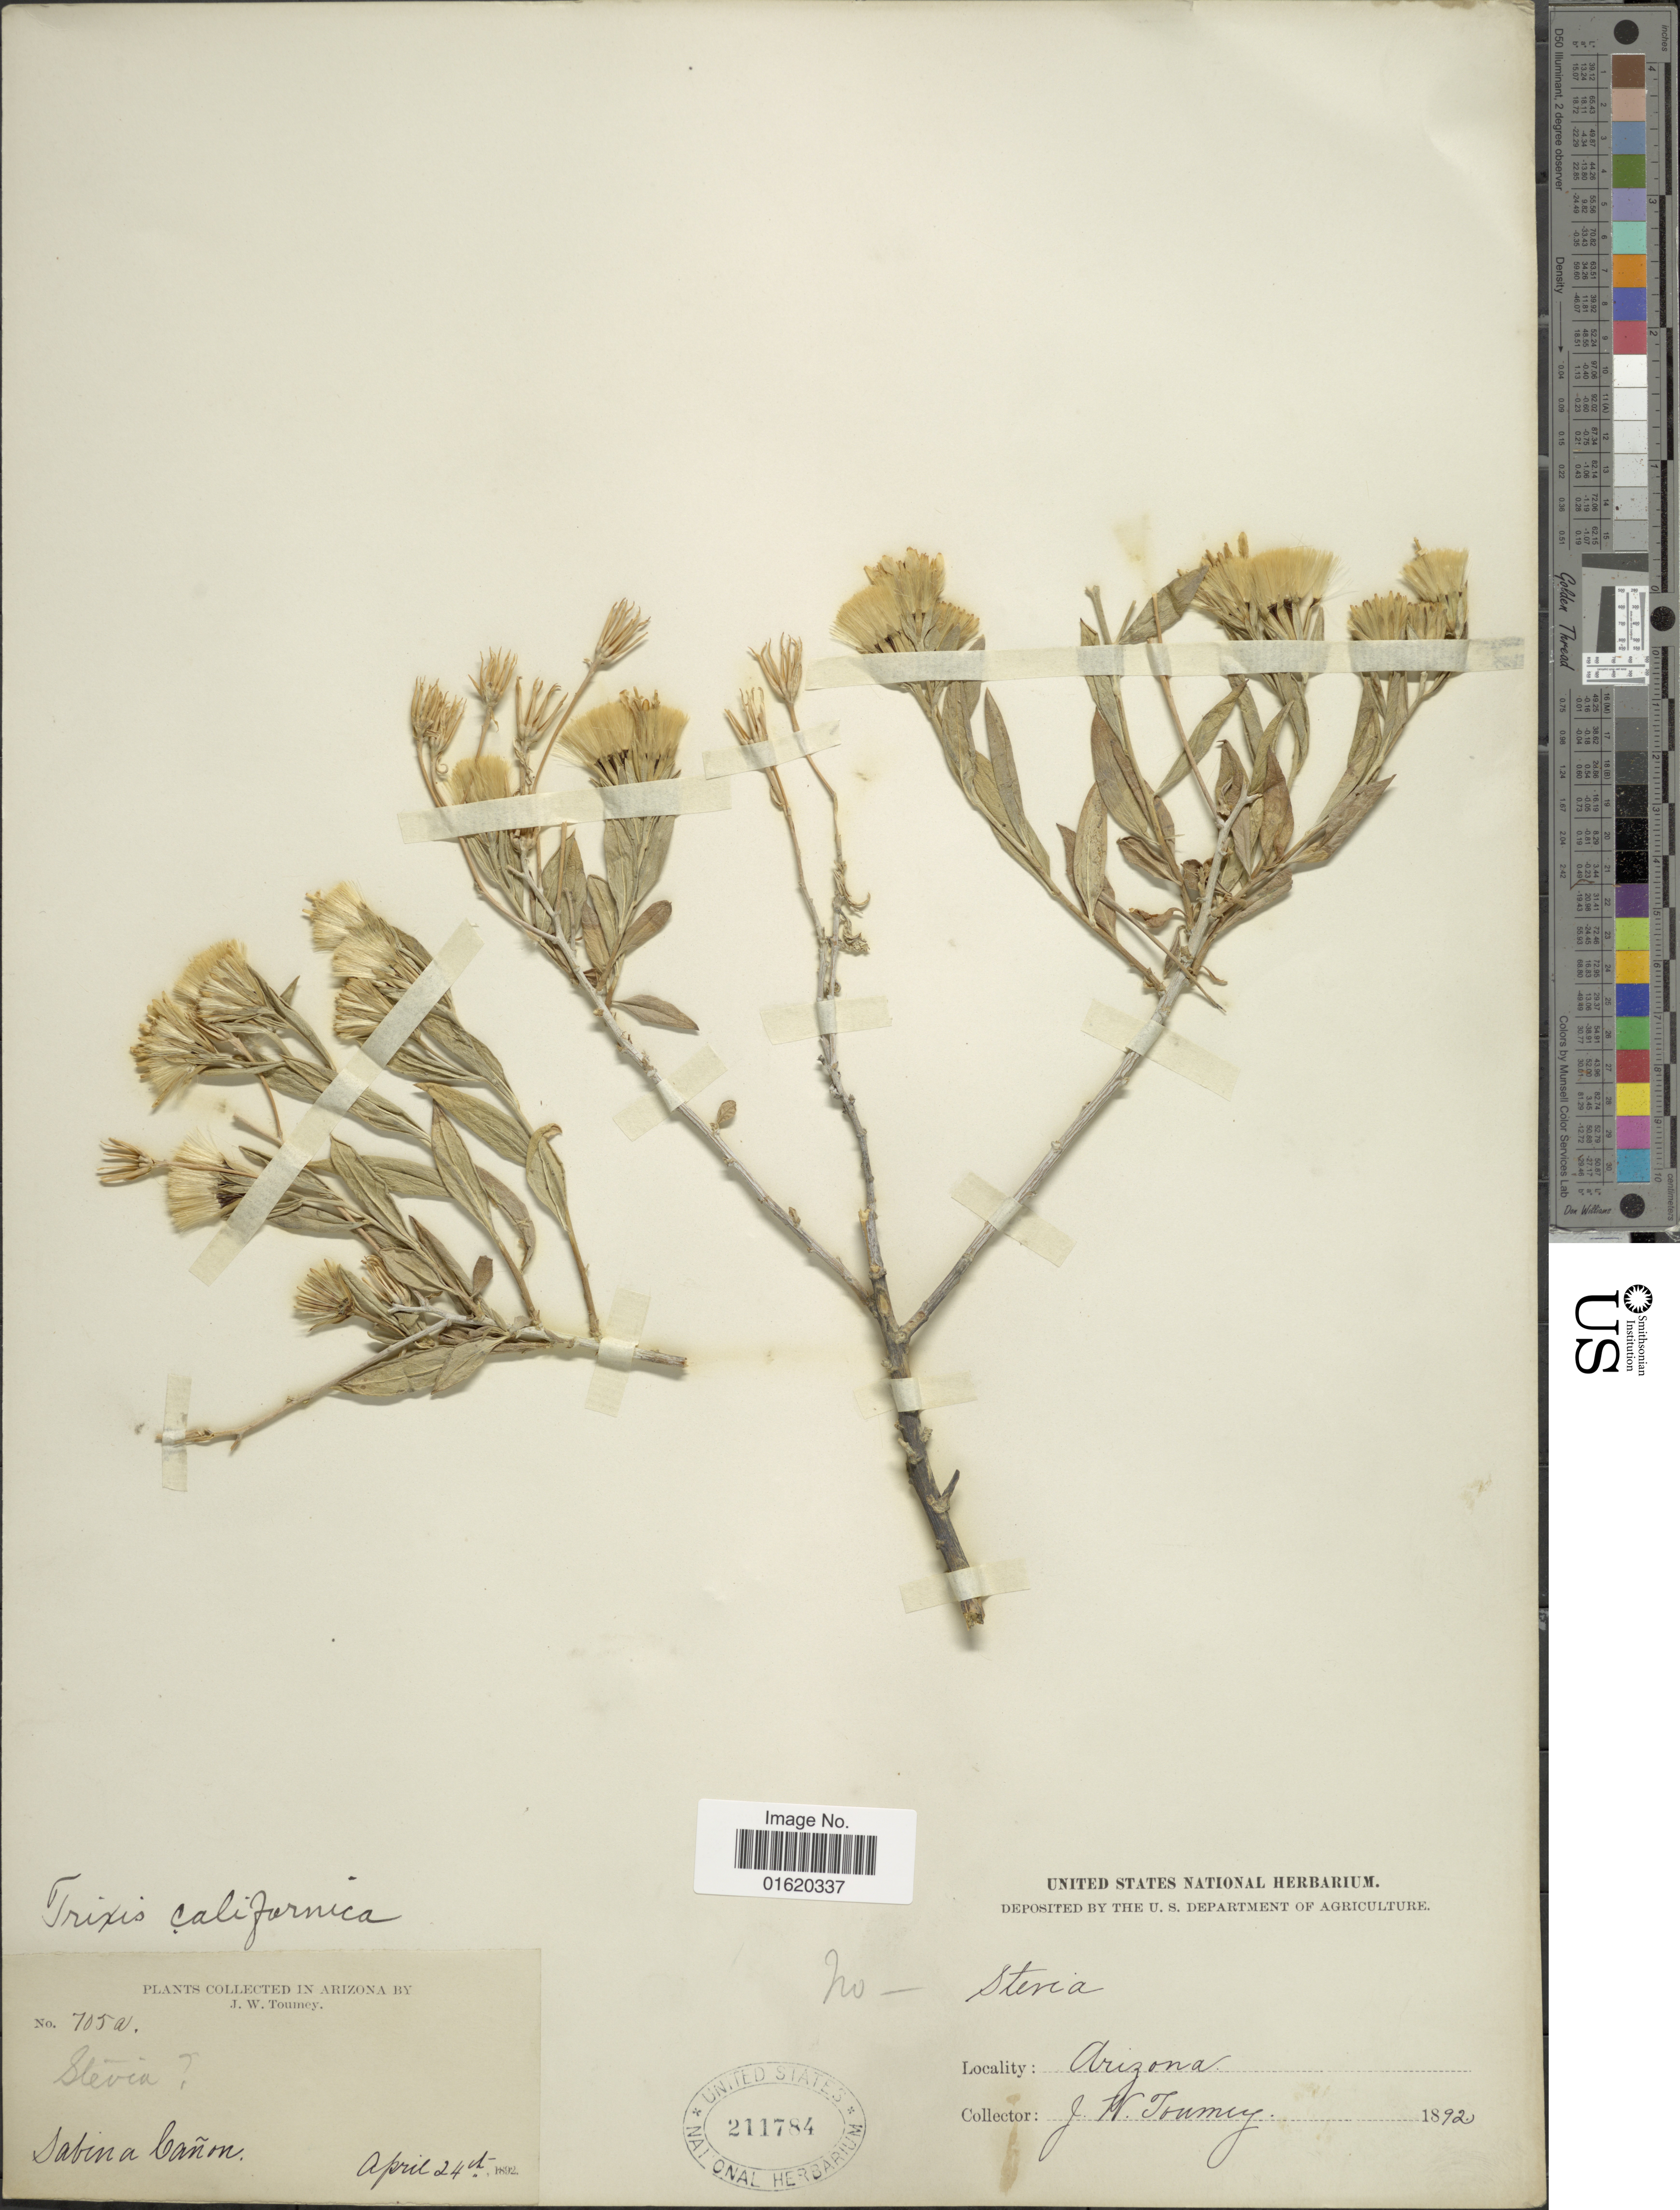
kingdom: Plantae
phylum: Tracheophyta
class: Magnoliopsida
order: Asterales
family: Asteraceae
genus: Trixis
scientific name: Trixis californica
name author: Kellogg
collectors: J. W. Toumey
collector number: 705a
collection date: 1892-04-24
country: United States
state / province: Arizona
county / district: Pima Co.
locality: Sabina Cañon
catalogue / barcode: US 211784